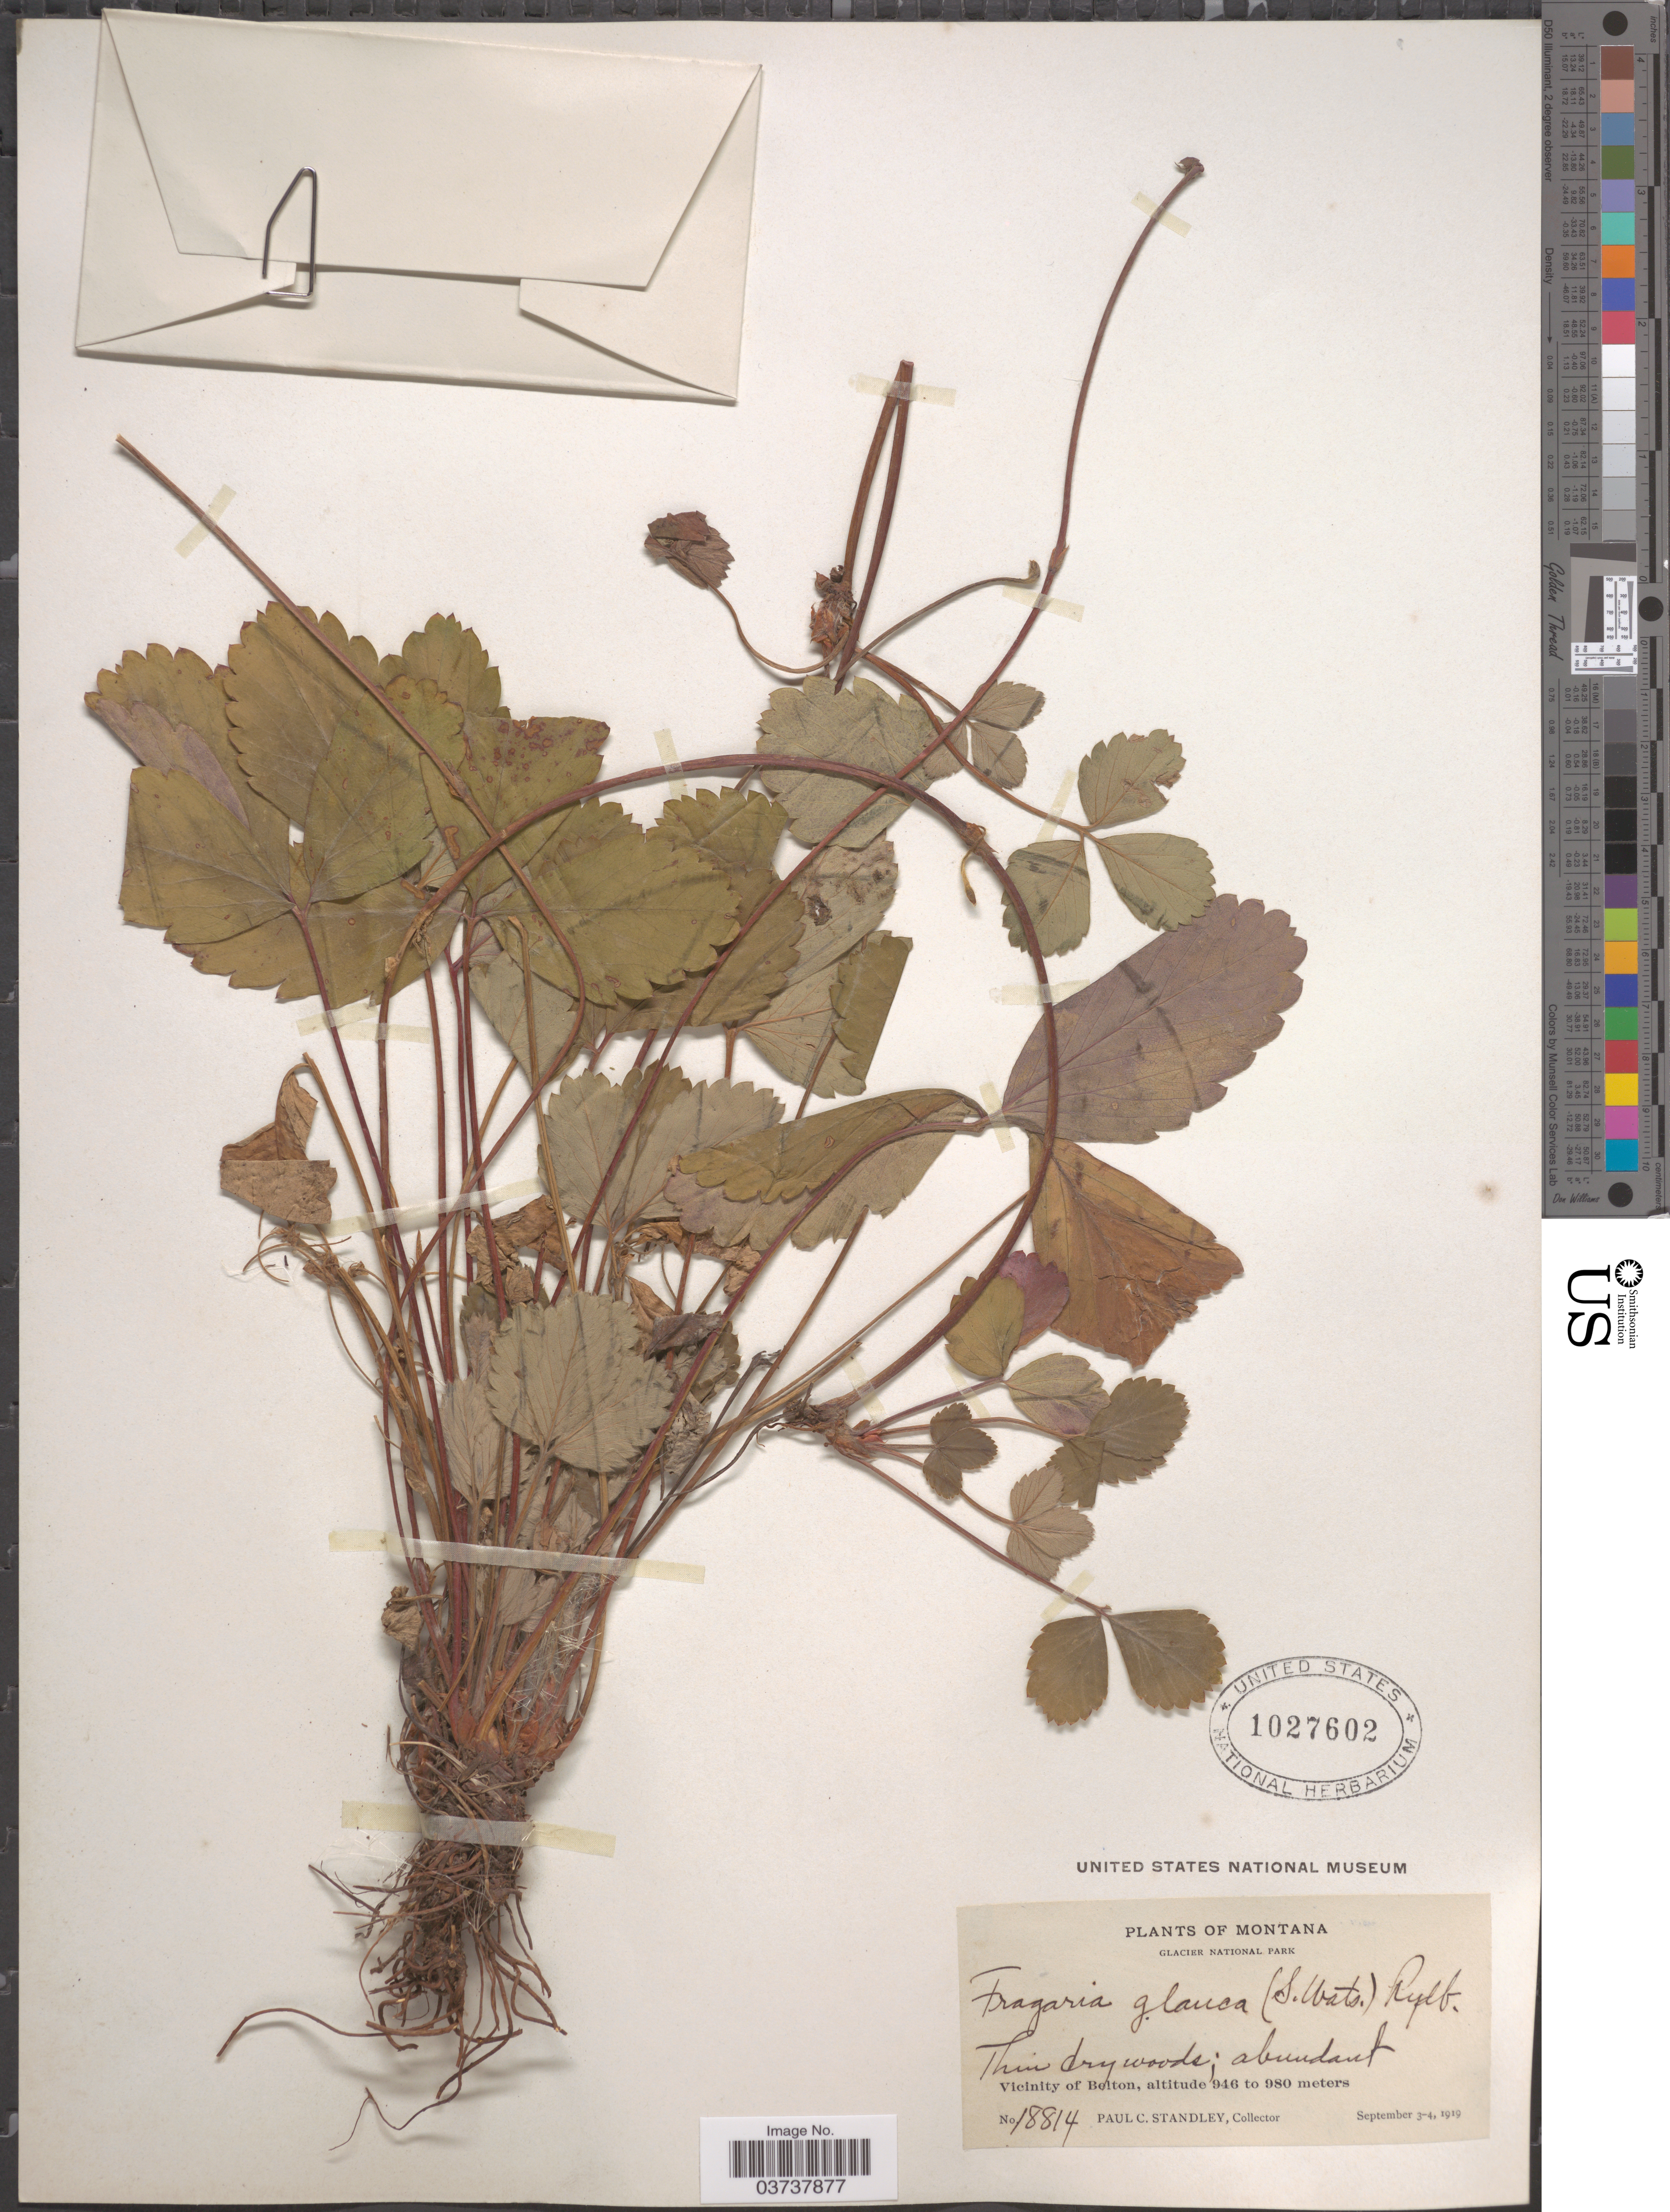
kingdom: Plantae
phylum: Tracheophyta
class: Magnoliopsida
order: Rosales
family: Rosaceae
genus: Fragaria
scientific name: Fragaria virginiana subsp. glauca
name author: (S. Watson) Staudt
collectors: P. C. Standley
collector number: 18814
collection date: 1919-09-03/1919-09-04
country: United States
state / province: Montana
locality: Glacier National Park. Vicinity of Belton.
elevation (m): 946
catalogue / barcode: US 1027602